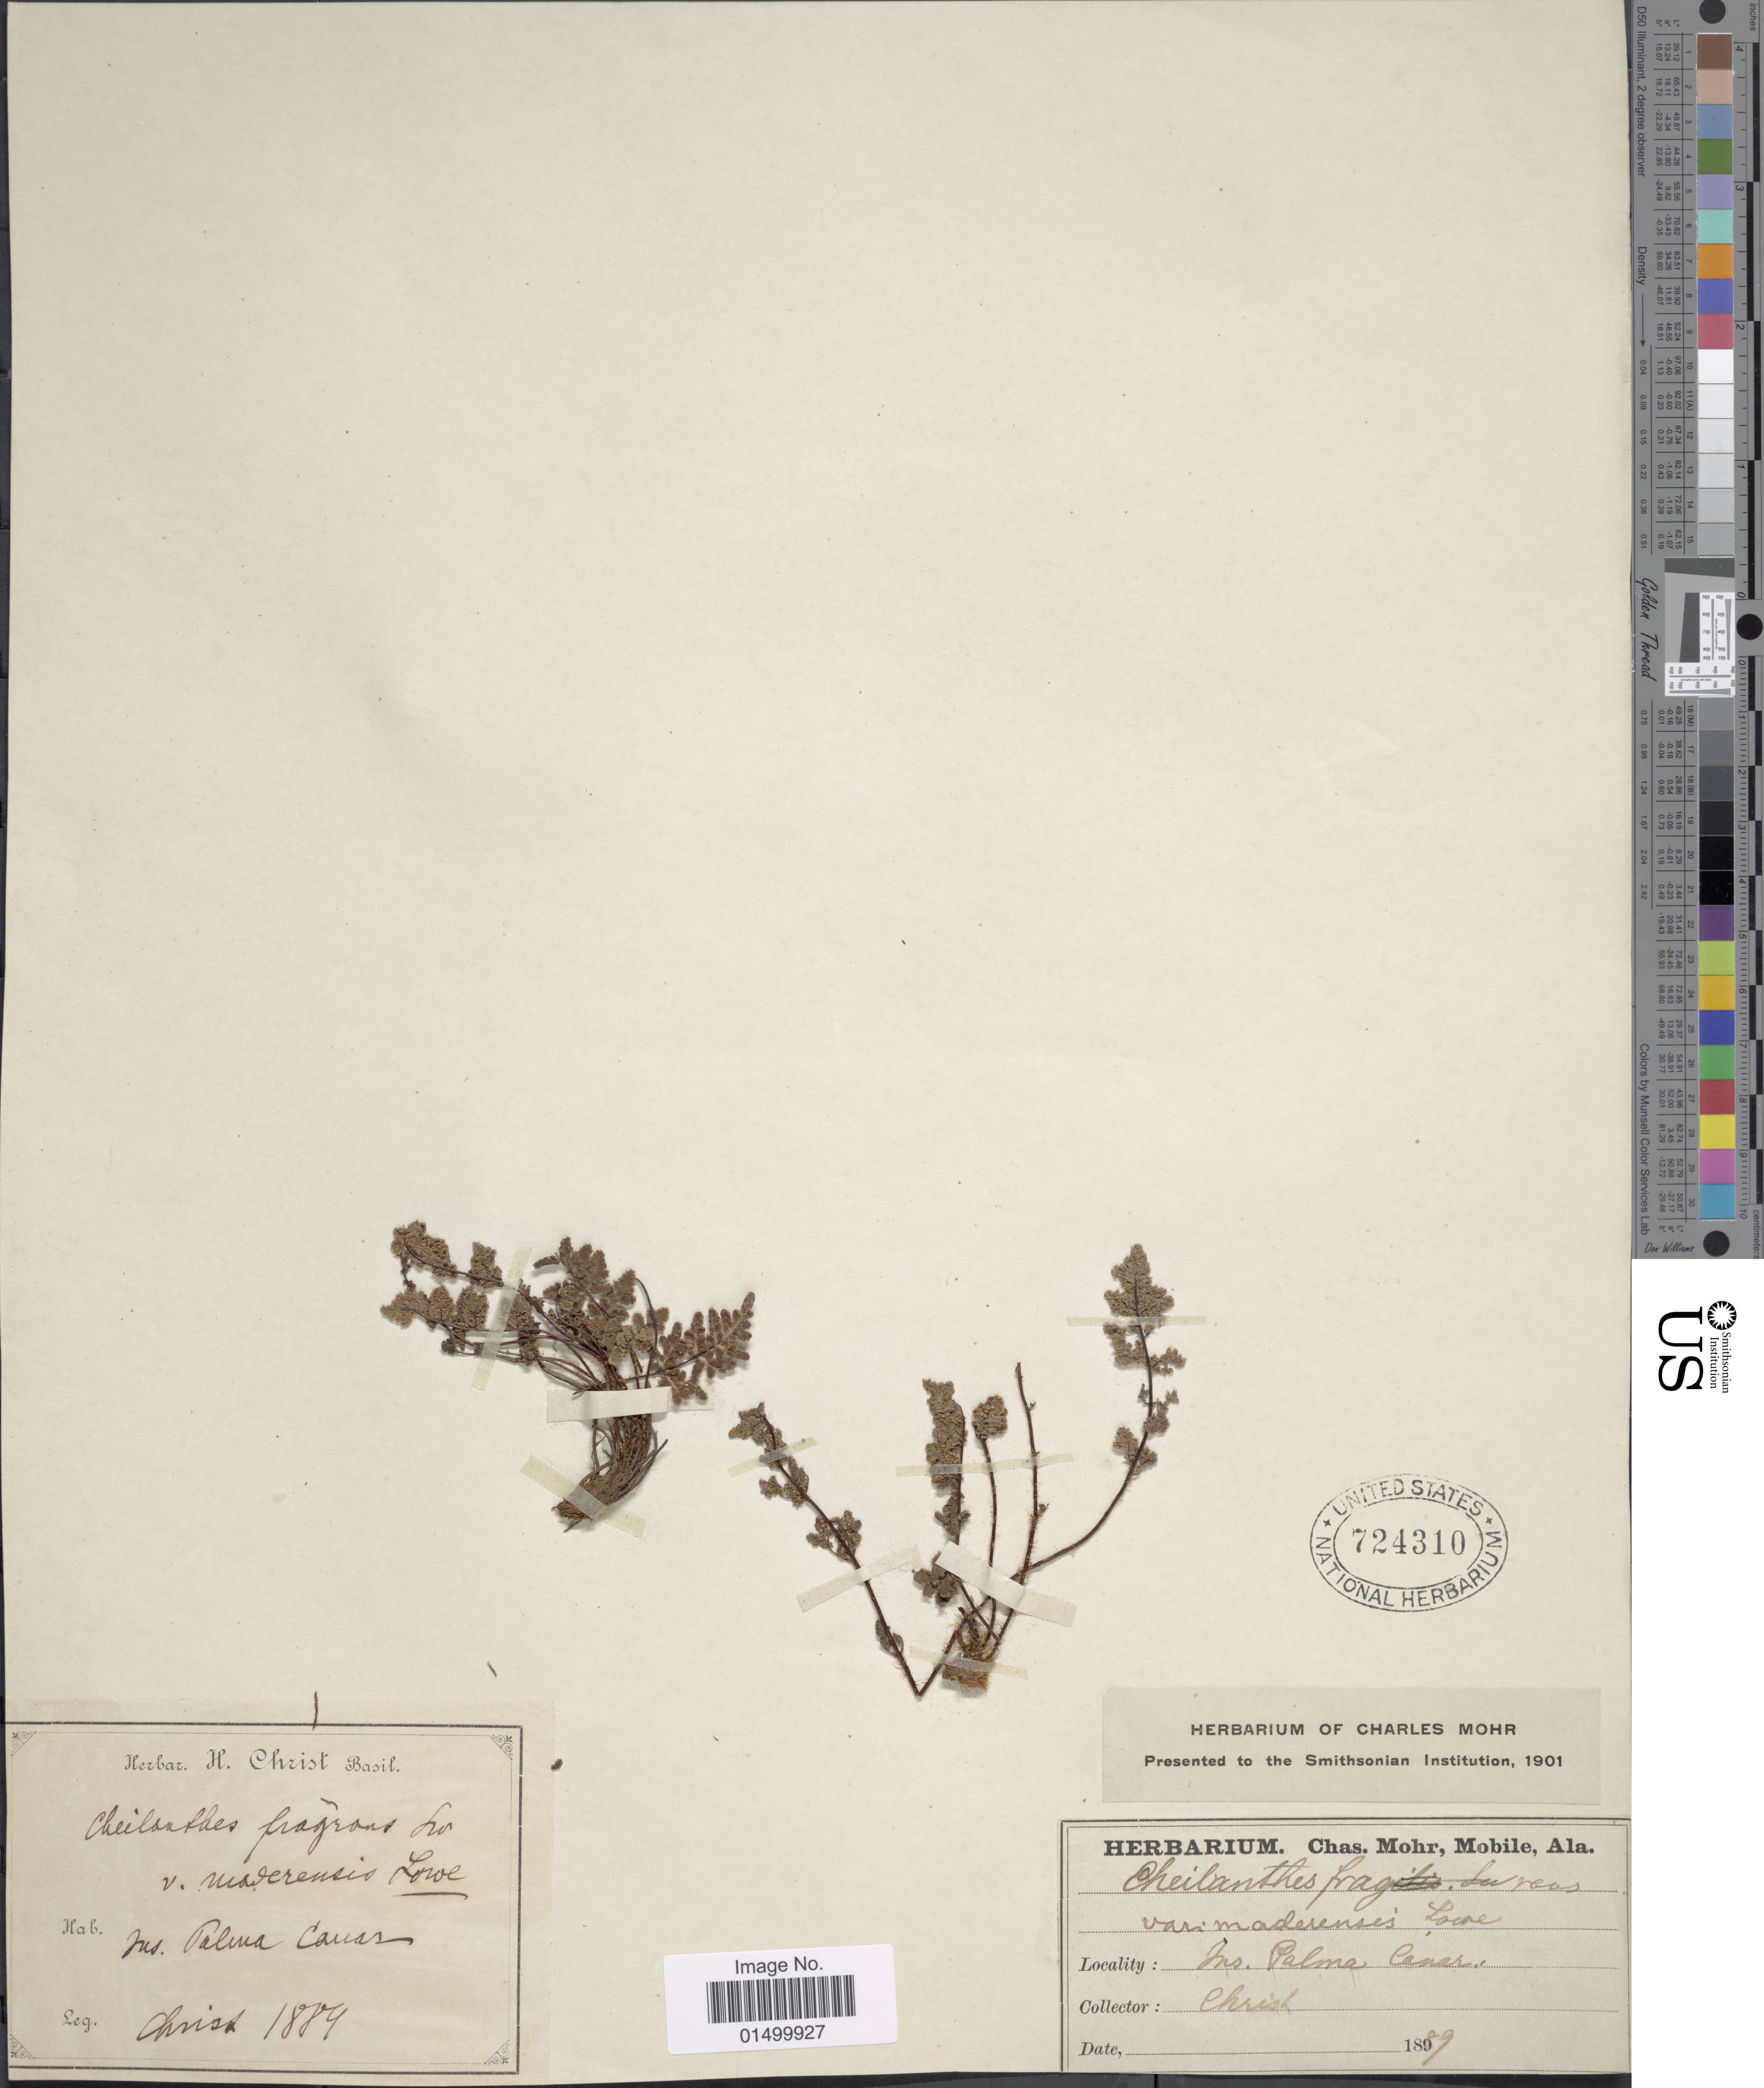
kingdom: Plantae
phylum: Tracheophyta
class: Polypodiopsida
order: Polypodiales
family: Pteridaceae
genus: Cheilanthes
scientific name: Cheilanthes fragrans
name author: (L.) Sw.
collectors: H. Christ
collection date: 1884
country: Spain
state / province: Canarias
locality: Ins. Palma, Canar.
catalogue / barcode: US 724310